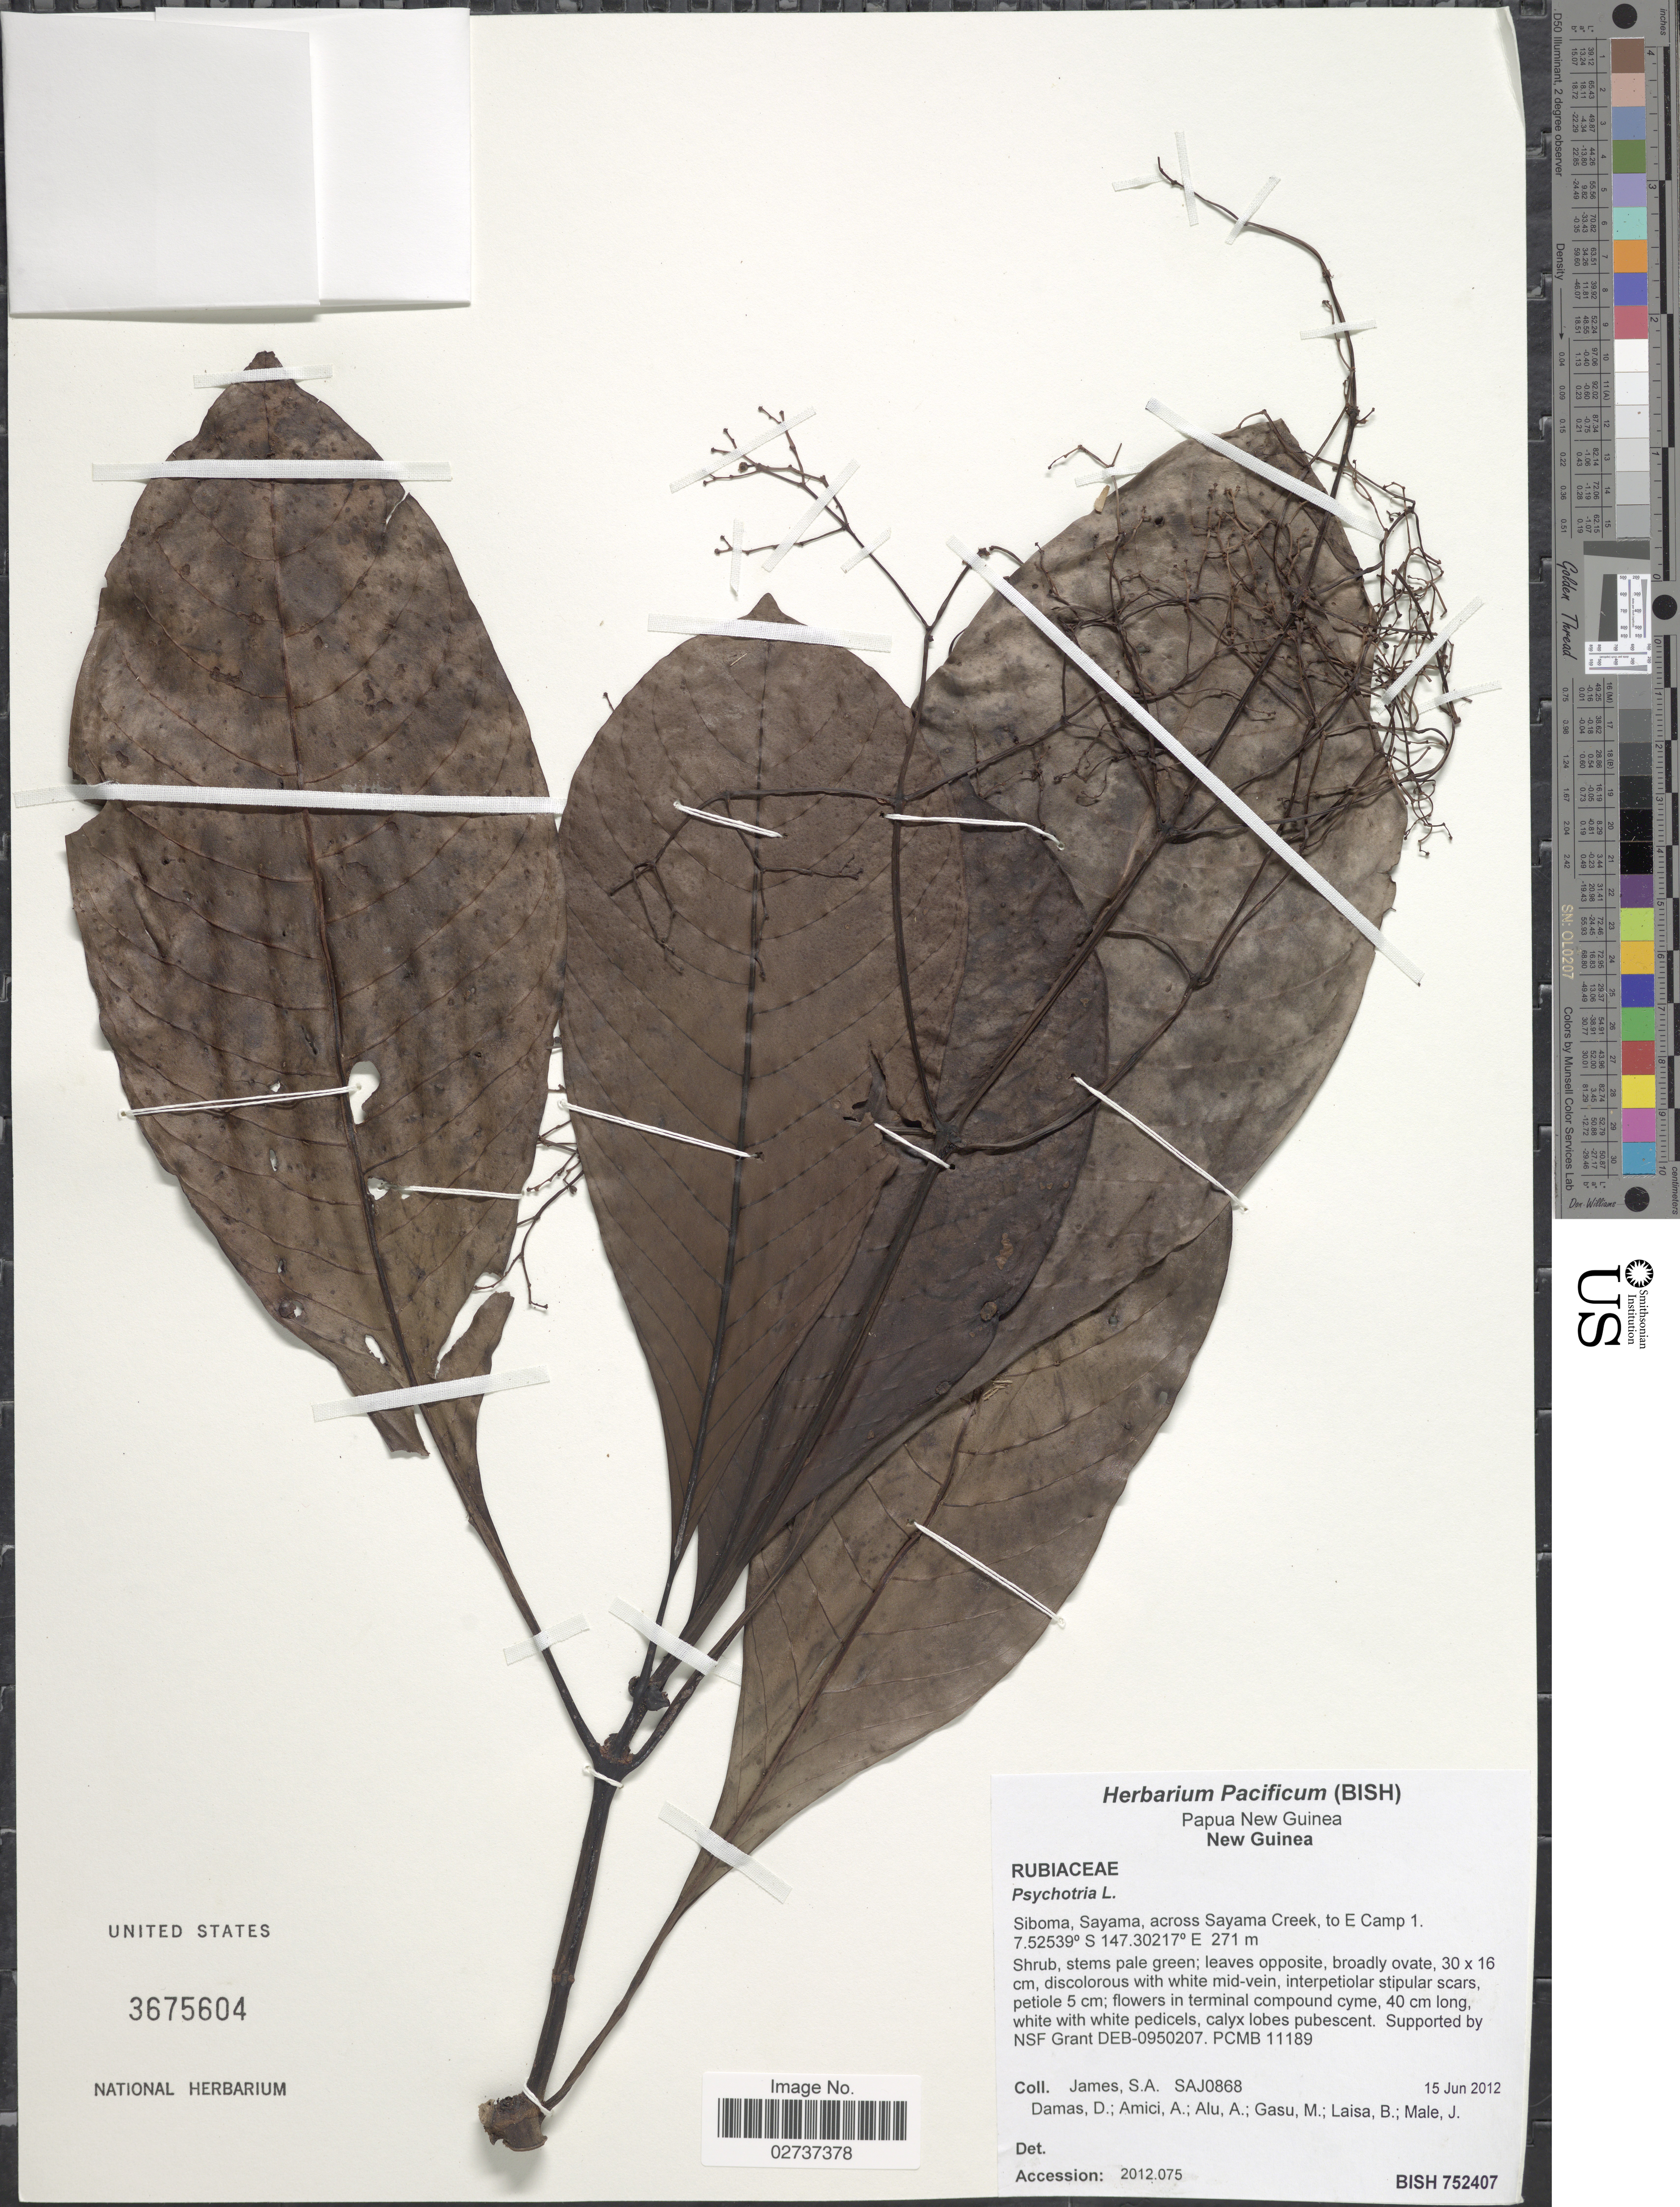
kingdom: Plantae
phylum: Tracheophyta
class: Magnoliopsida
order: Gentianales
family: Rubiaceae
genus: Psychotria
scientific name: Psychotria sp.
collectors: S. James, D. Damas, A. Amici, A. Alu & et al.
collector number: SAJ0868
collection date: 2012-06-15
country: Papua New Guinea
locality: New Guinea. Siboma, Sayama, across Sayama Creek, to E Camp 1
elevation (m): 271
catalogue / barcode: US 3675604